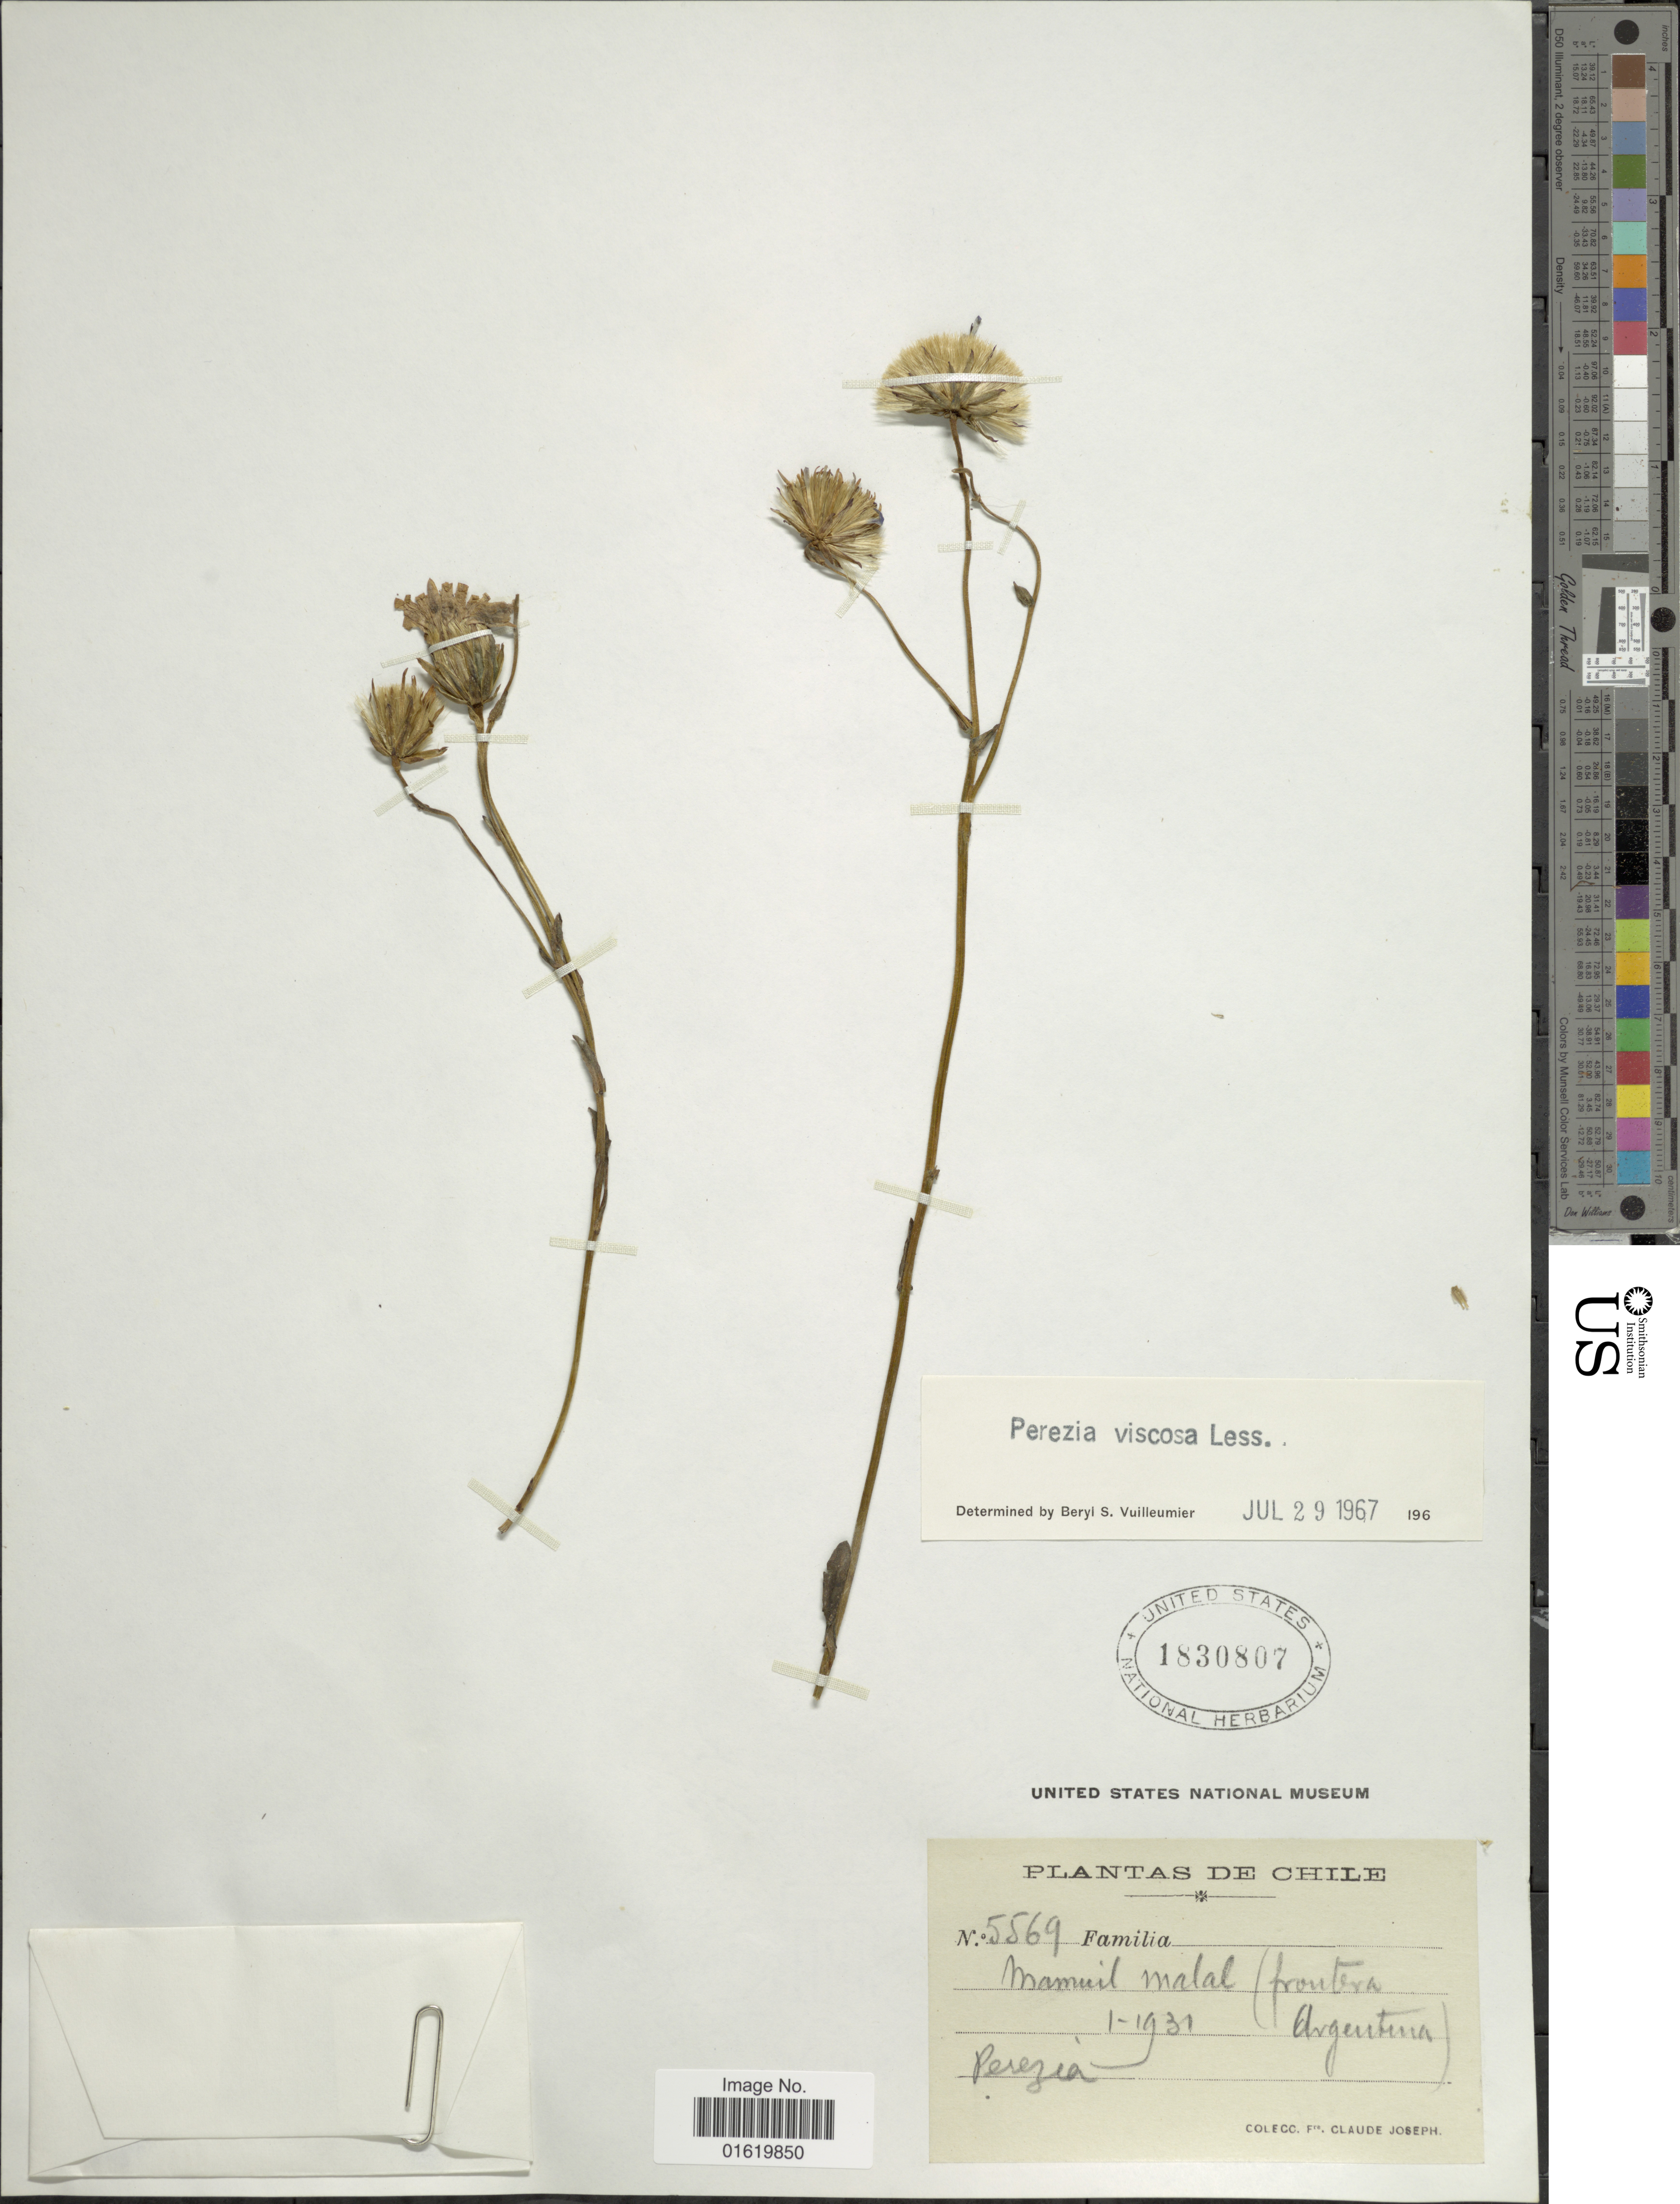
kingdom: Plantae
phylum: Tracheophyta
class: Magnoliopsida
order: Asterales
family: Asteraceae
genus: Perezia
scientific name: Perezia spathulata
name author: (Lag. & D. Don) Hook. & Arn.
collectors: Bro. Claude-Joseph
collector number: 5569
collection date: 1931-01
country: Chile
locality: Mamuil Malal (frontera Argentina).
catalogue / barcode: US 1830807